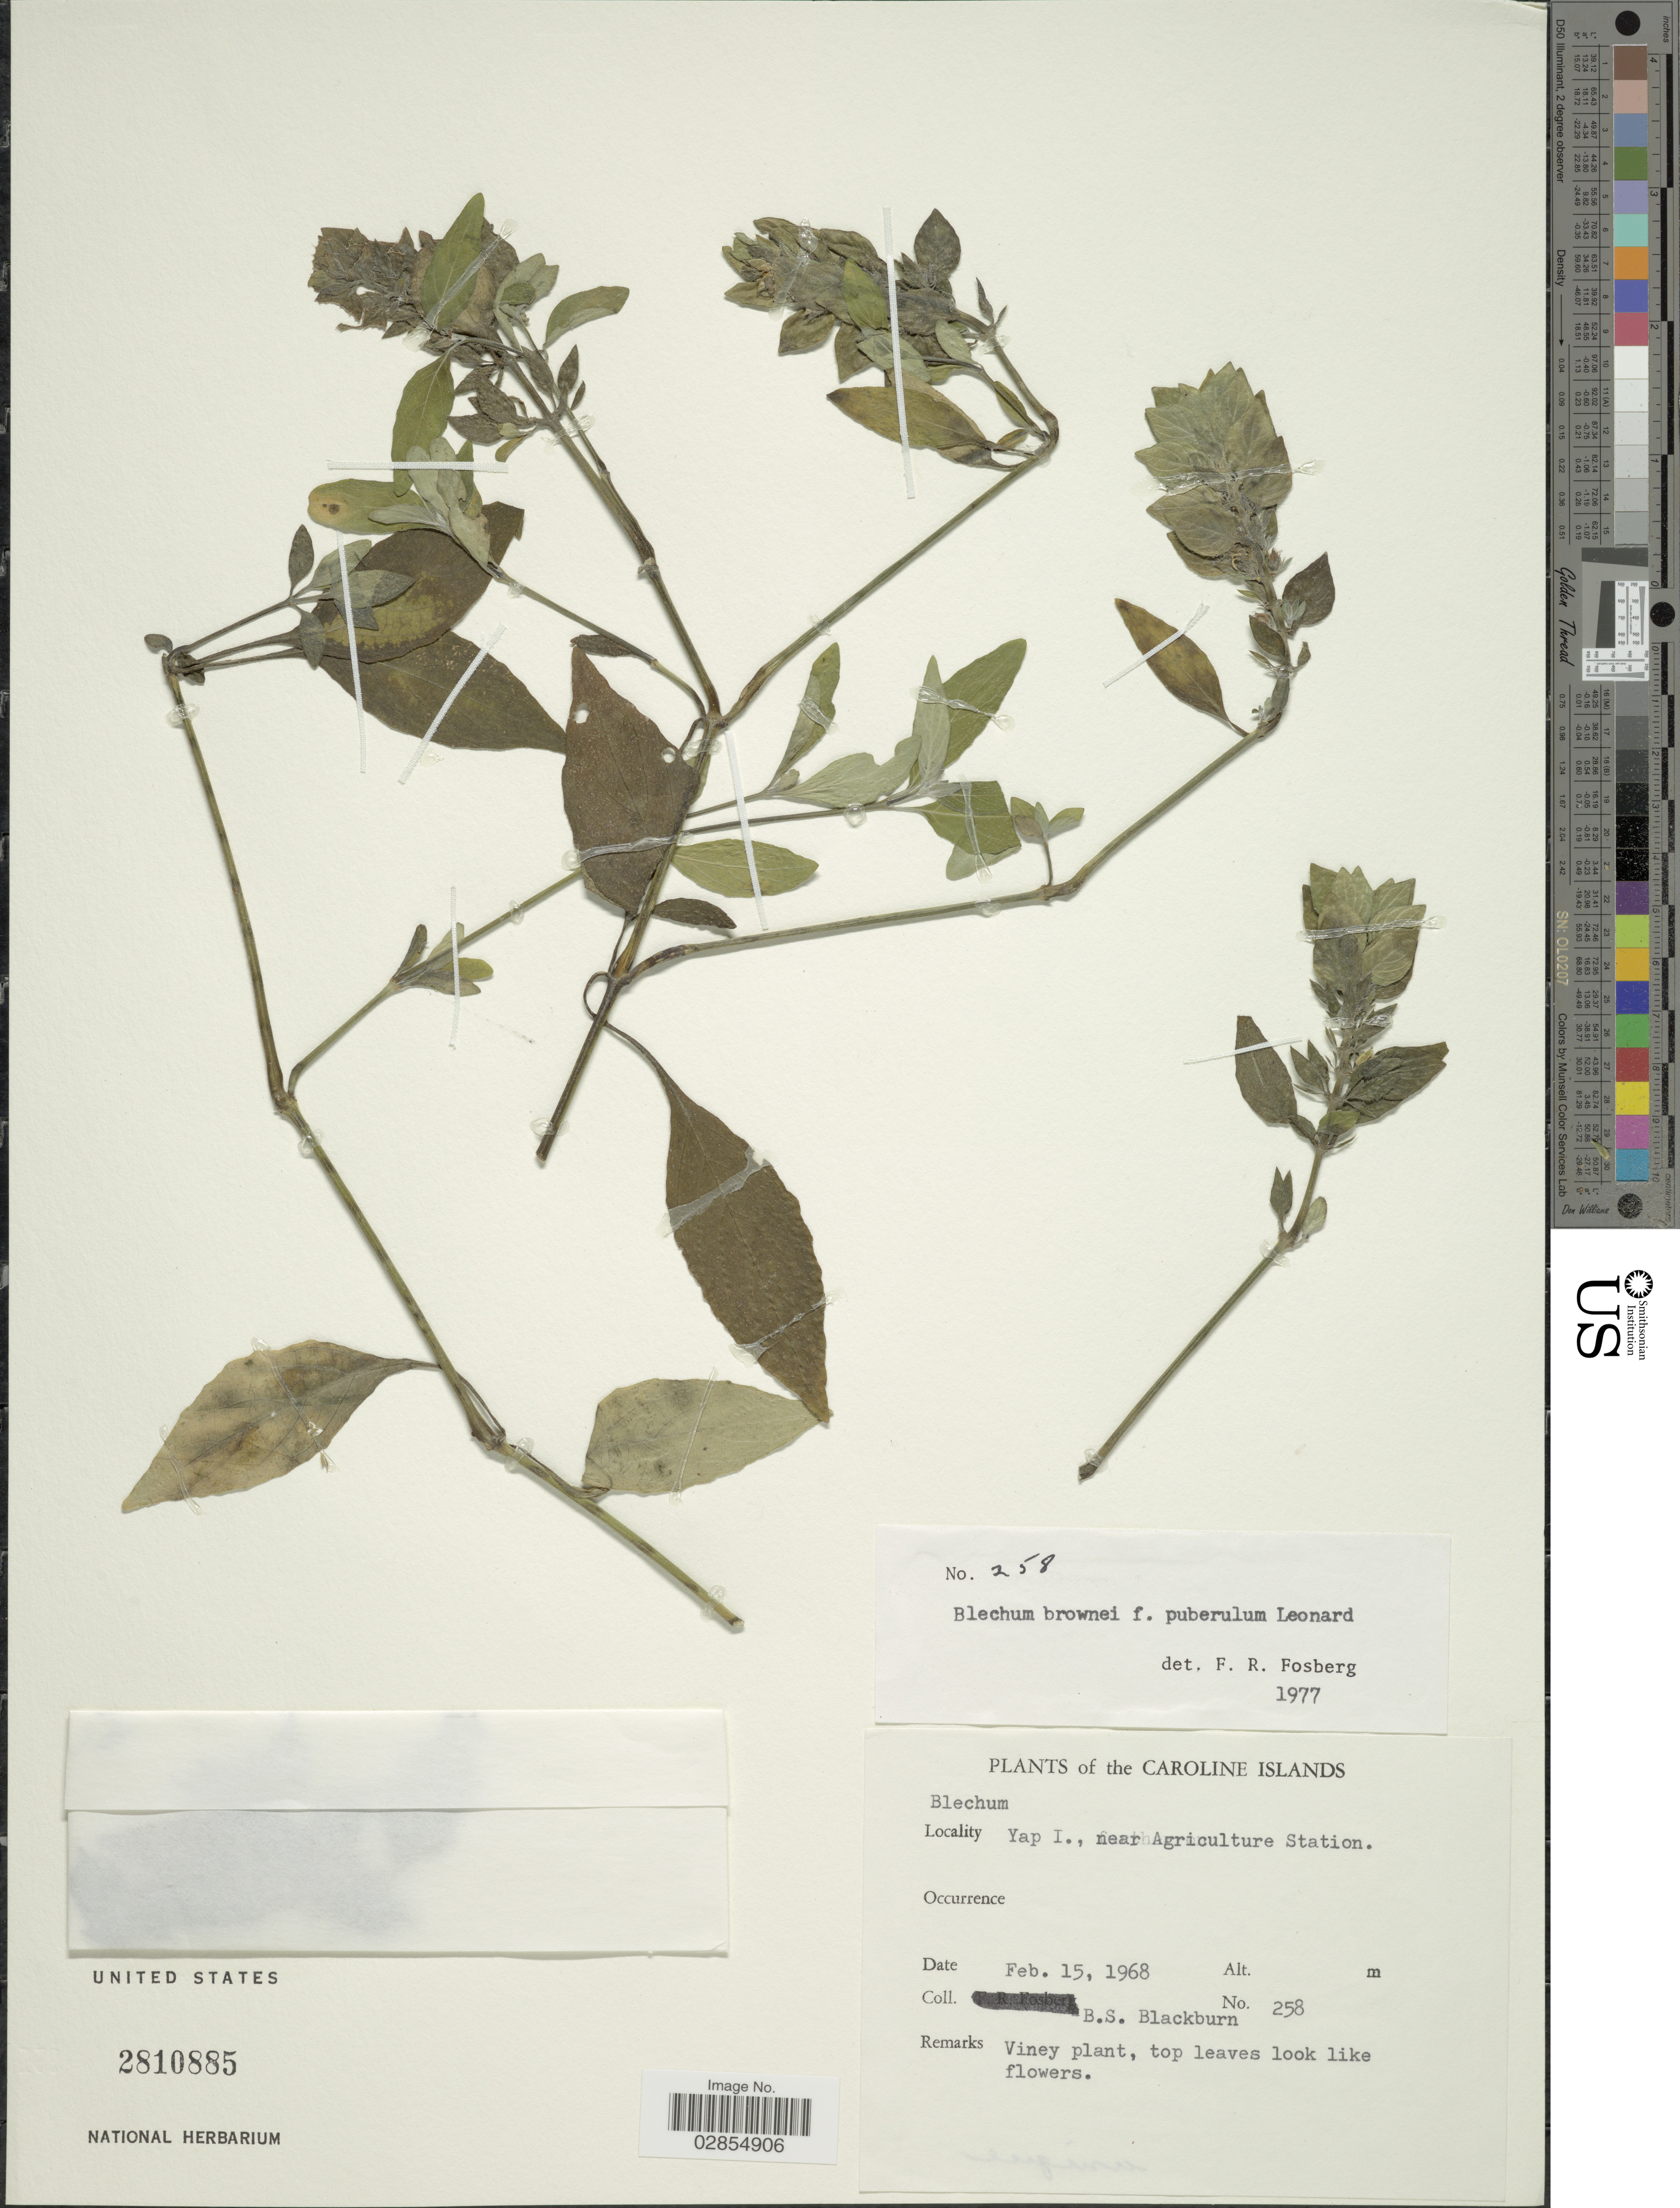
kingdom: Plantae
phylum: Tracheophyta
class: Magnoliopsida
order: Lamiales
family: Acanthaceae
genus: Blechum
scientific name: Blechum pyramidatum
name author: (Lam.) Urb.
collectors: B. S. Blackburn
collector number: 258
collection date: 1968-02-15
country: Micronesia, Federated States of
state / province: Yap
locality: Caroline Islands. Yap I., near Agriculture Station.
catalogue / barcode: US 2810885